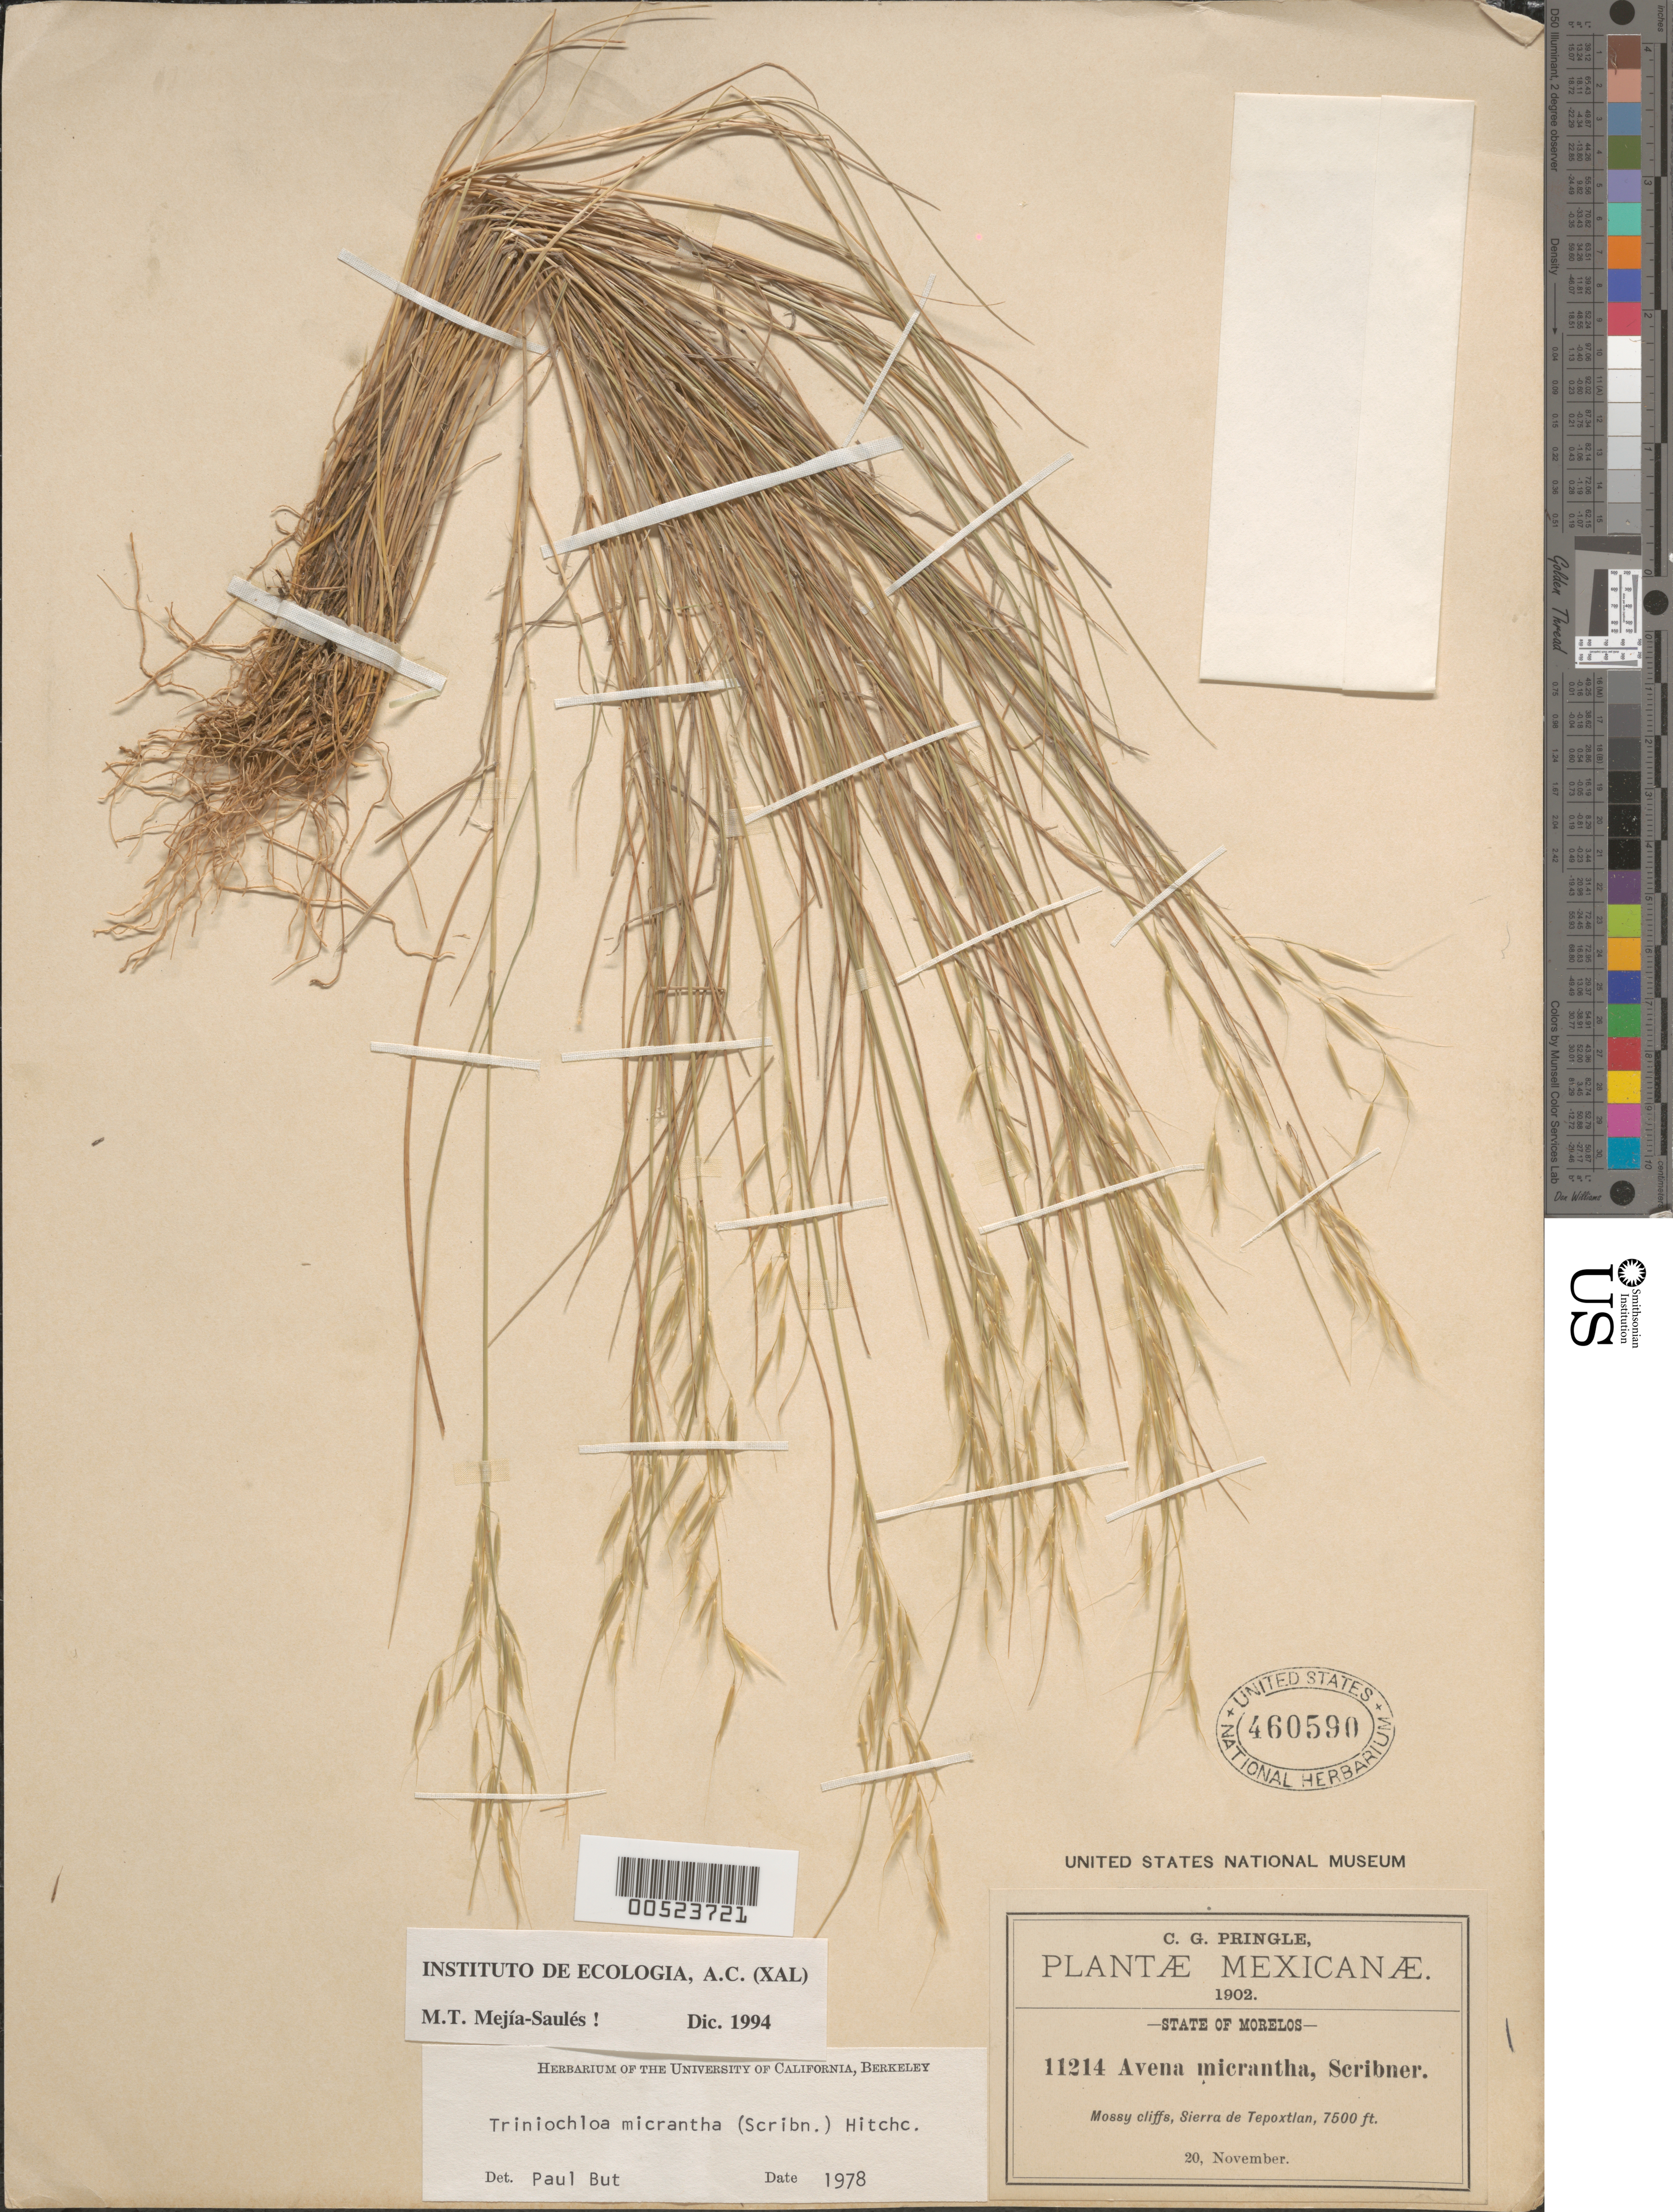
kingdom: Plantae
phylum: Tracheophyta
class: Liliopsida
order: Poales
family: Poaceae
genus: Triniochloa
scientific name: Triniochloa micrantha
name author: (Scribn.) Hitchc.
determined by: Mejía-Sauls, M. T.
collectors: C. G. Pringle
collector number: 11214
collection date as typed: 20 Nov 1902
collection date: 1902-11-20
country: Mexico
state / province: Morelos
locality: Sierra de Tepoxtla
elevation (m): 2286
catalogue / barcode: US 460590